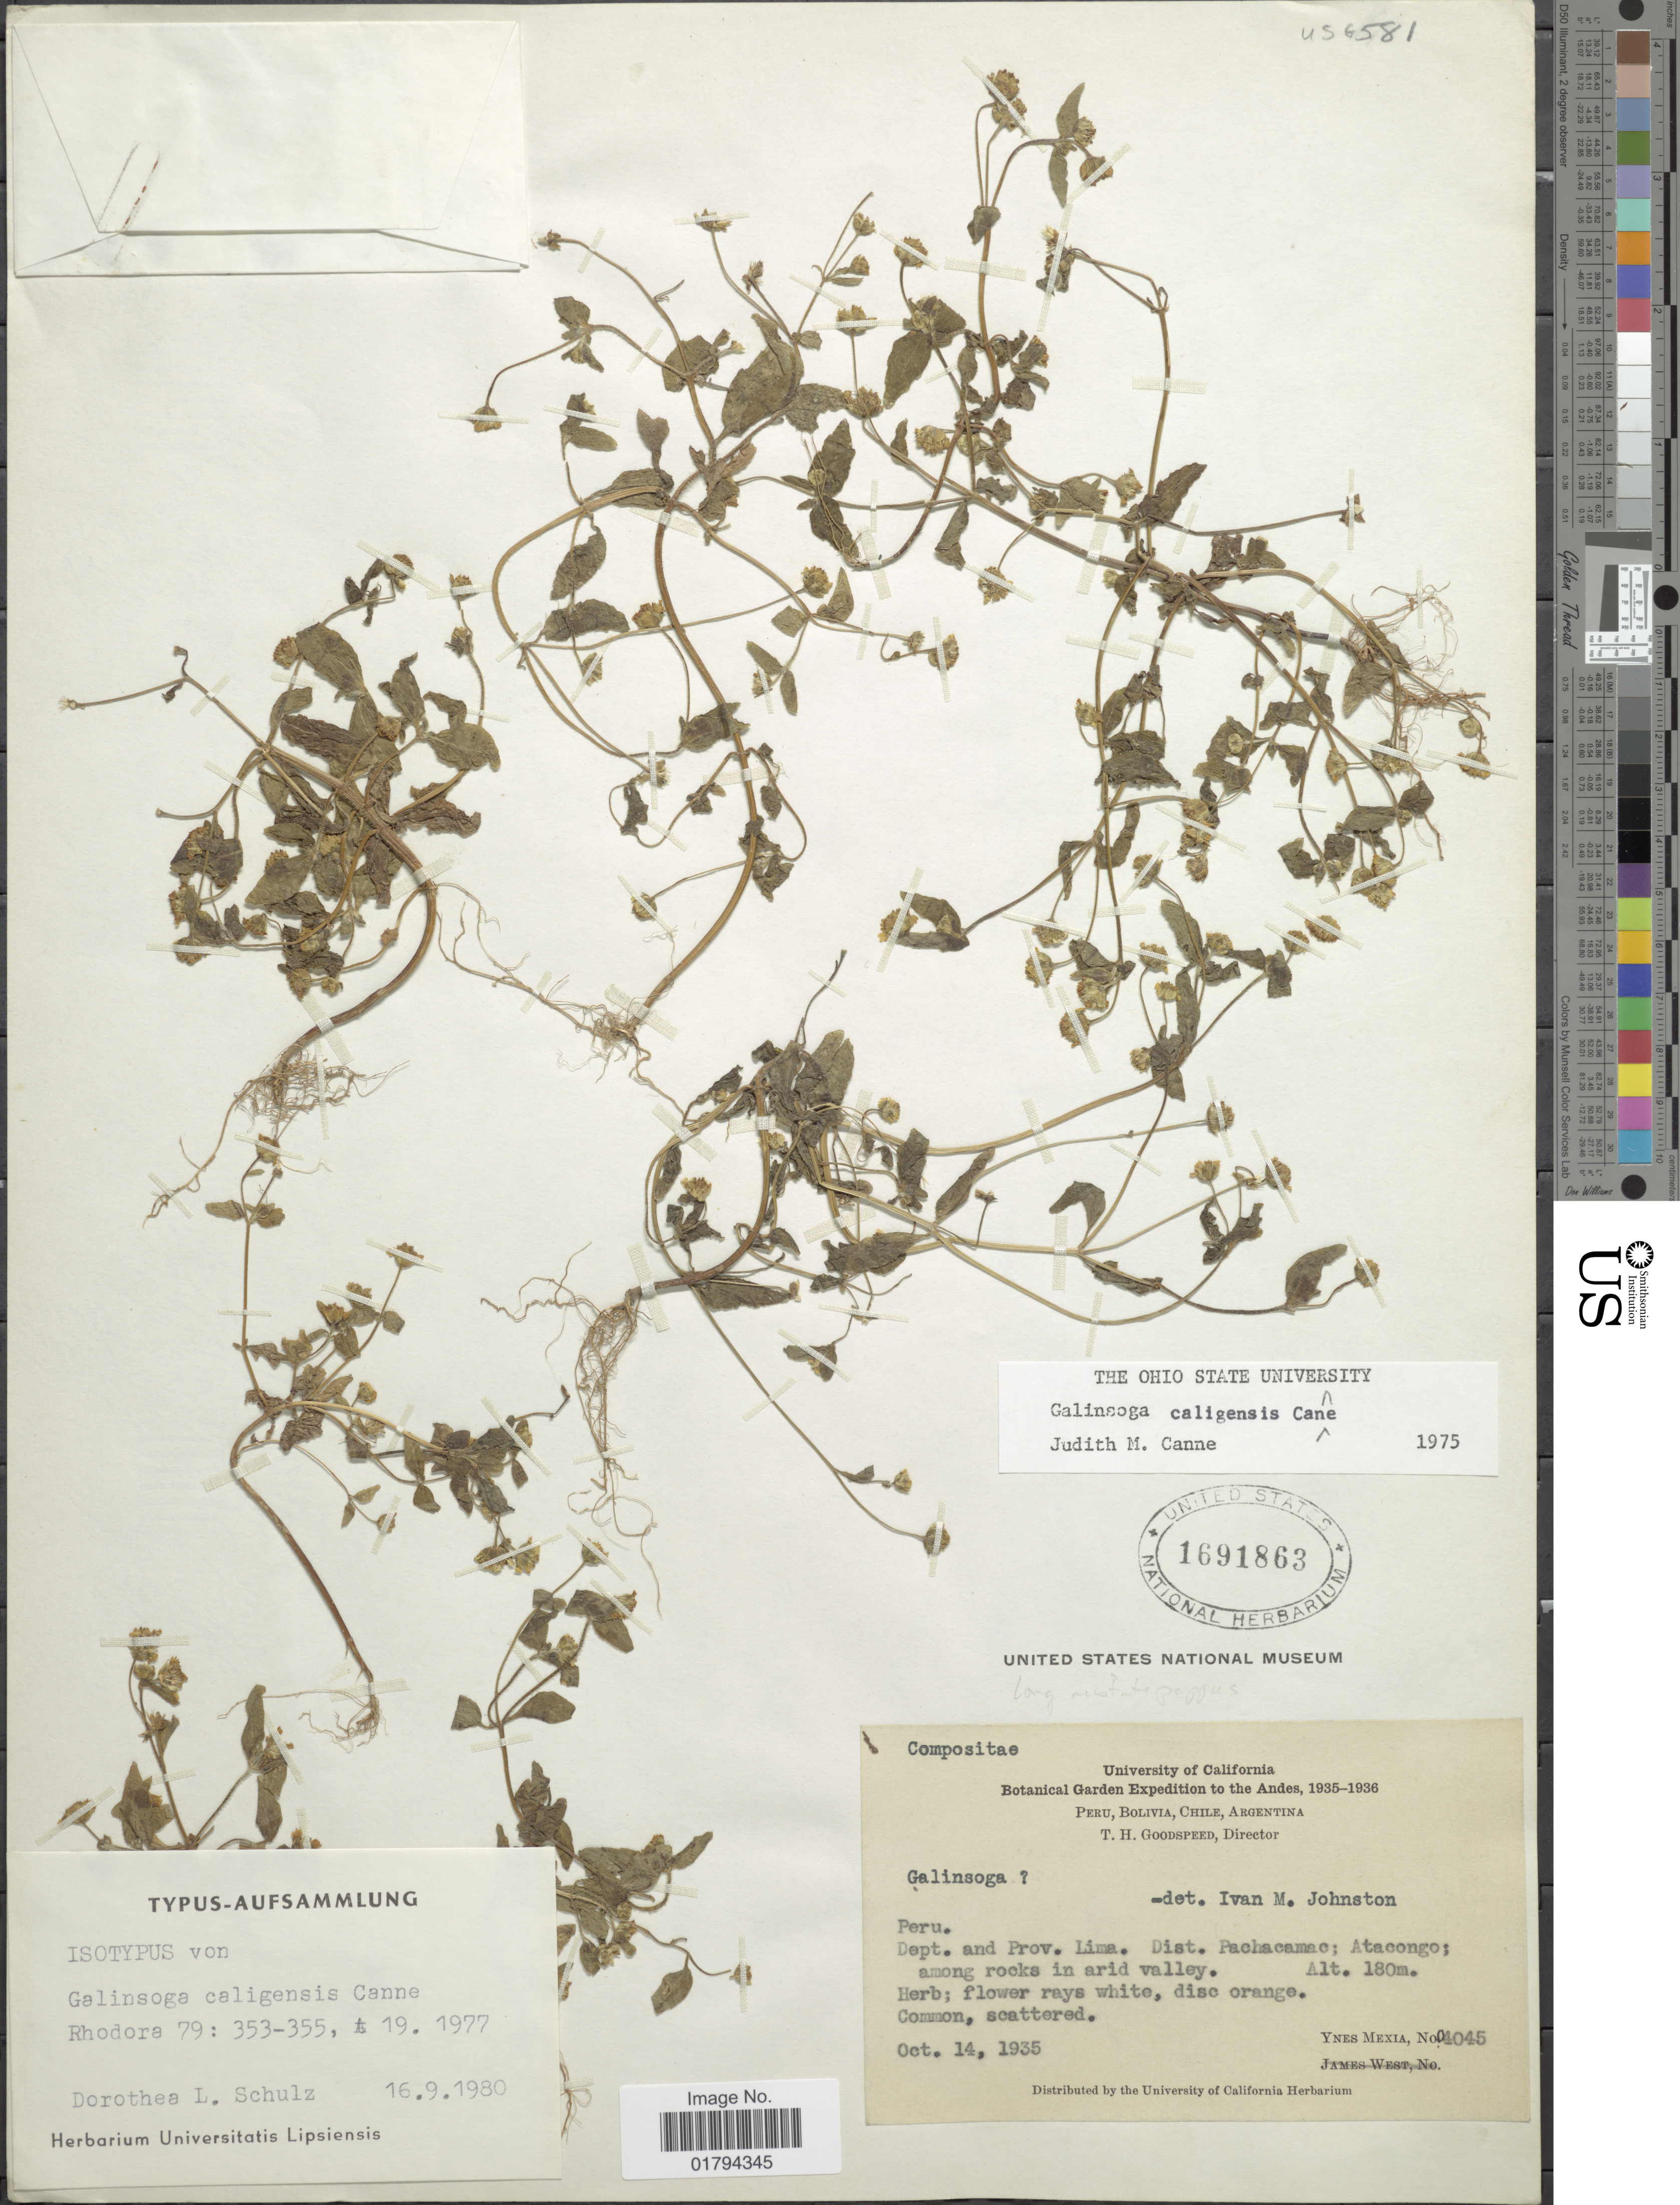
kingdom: Plantae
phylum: Tracheophyta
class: Magnoliopsida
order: Asterales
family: Asteraceae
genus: Galinsoga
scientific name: Galinsoga caligensis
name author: Canne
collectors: Y. Mexia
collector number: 4045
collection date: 1935-10-14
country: Peru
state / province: Lima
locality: Dept. Lima, Dist. Pachacamo; Atacongo; among rocks in arid valley.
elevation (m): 180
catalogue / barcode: US 1691863